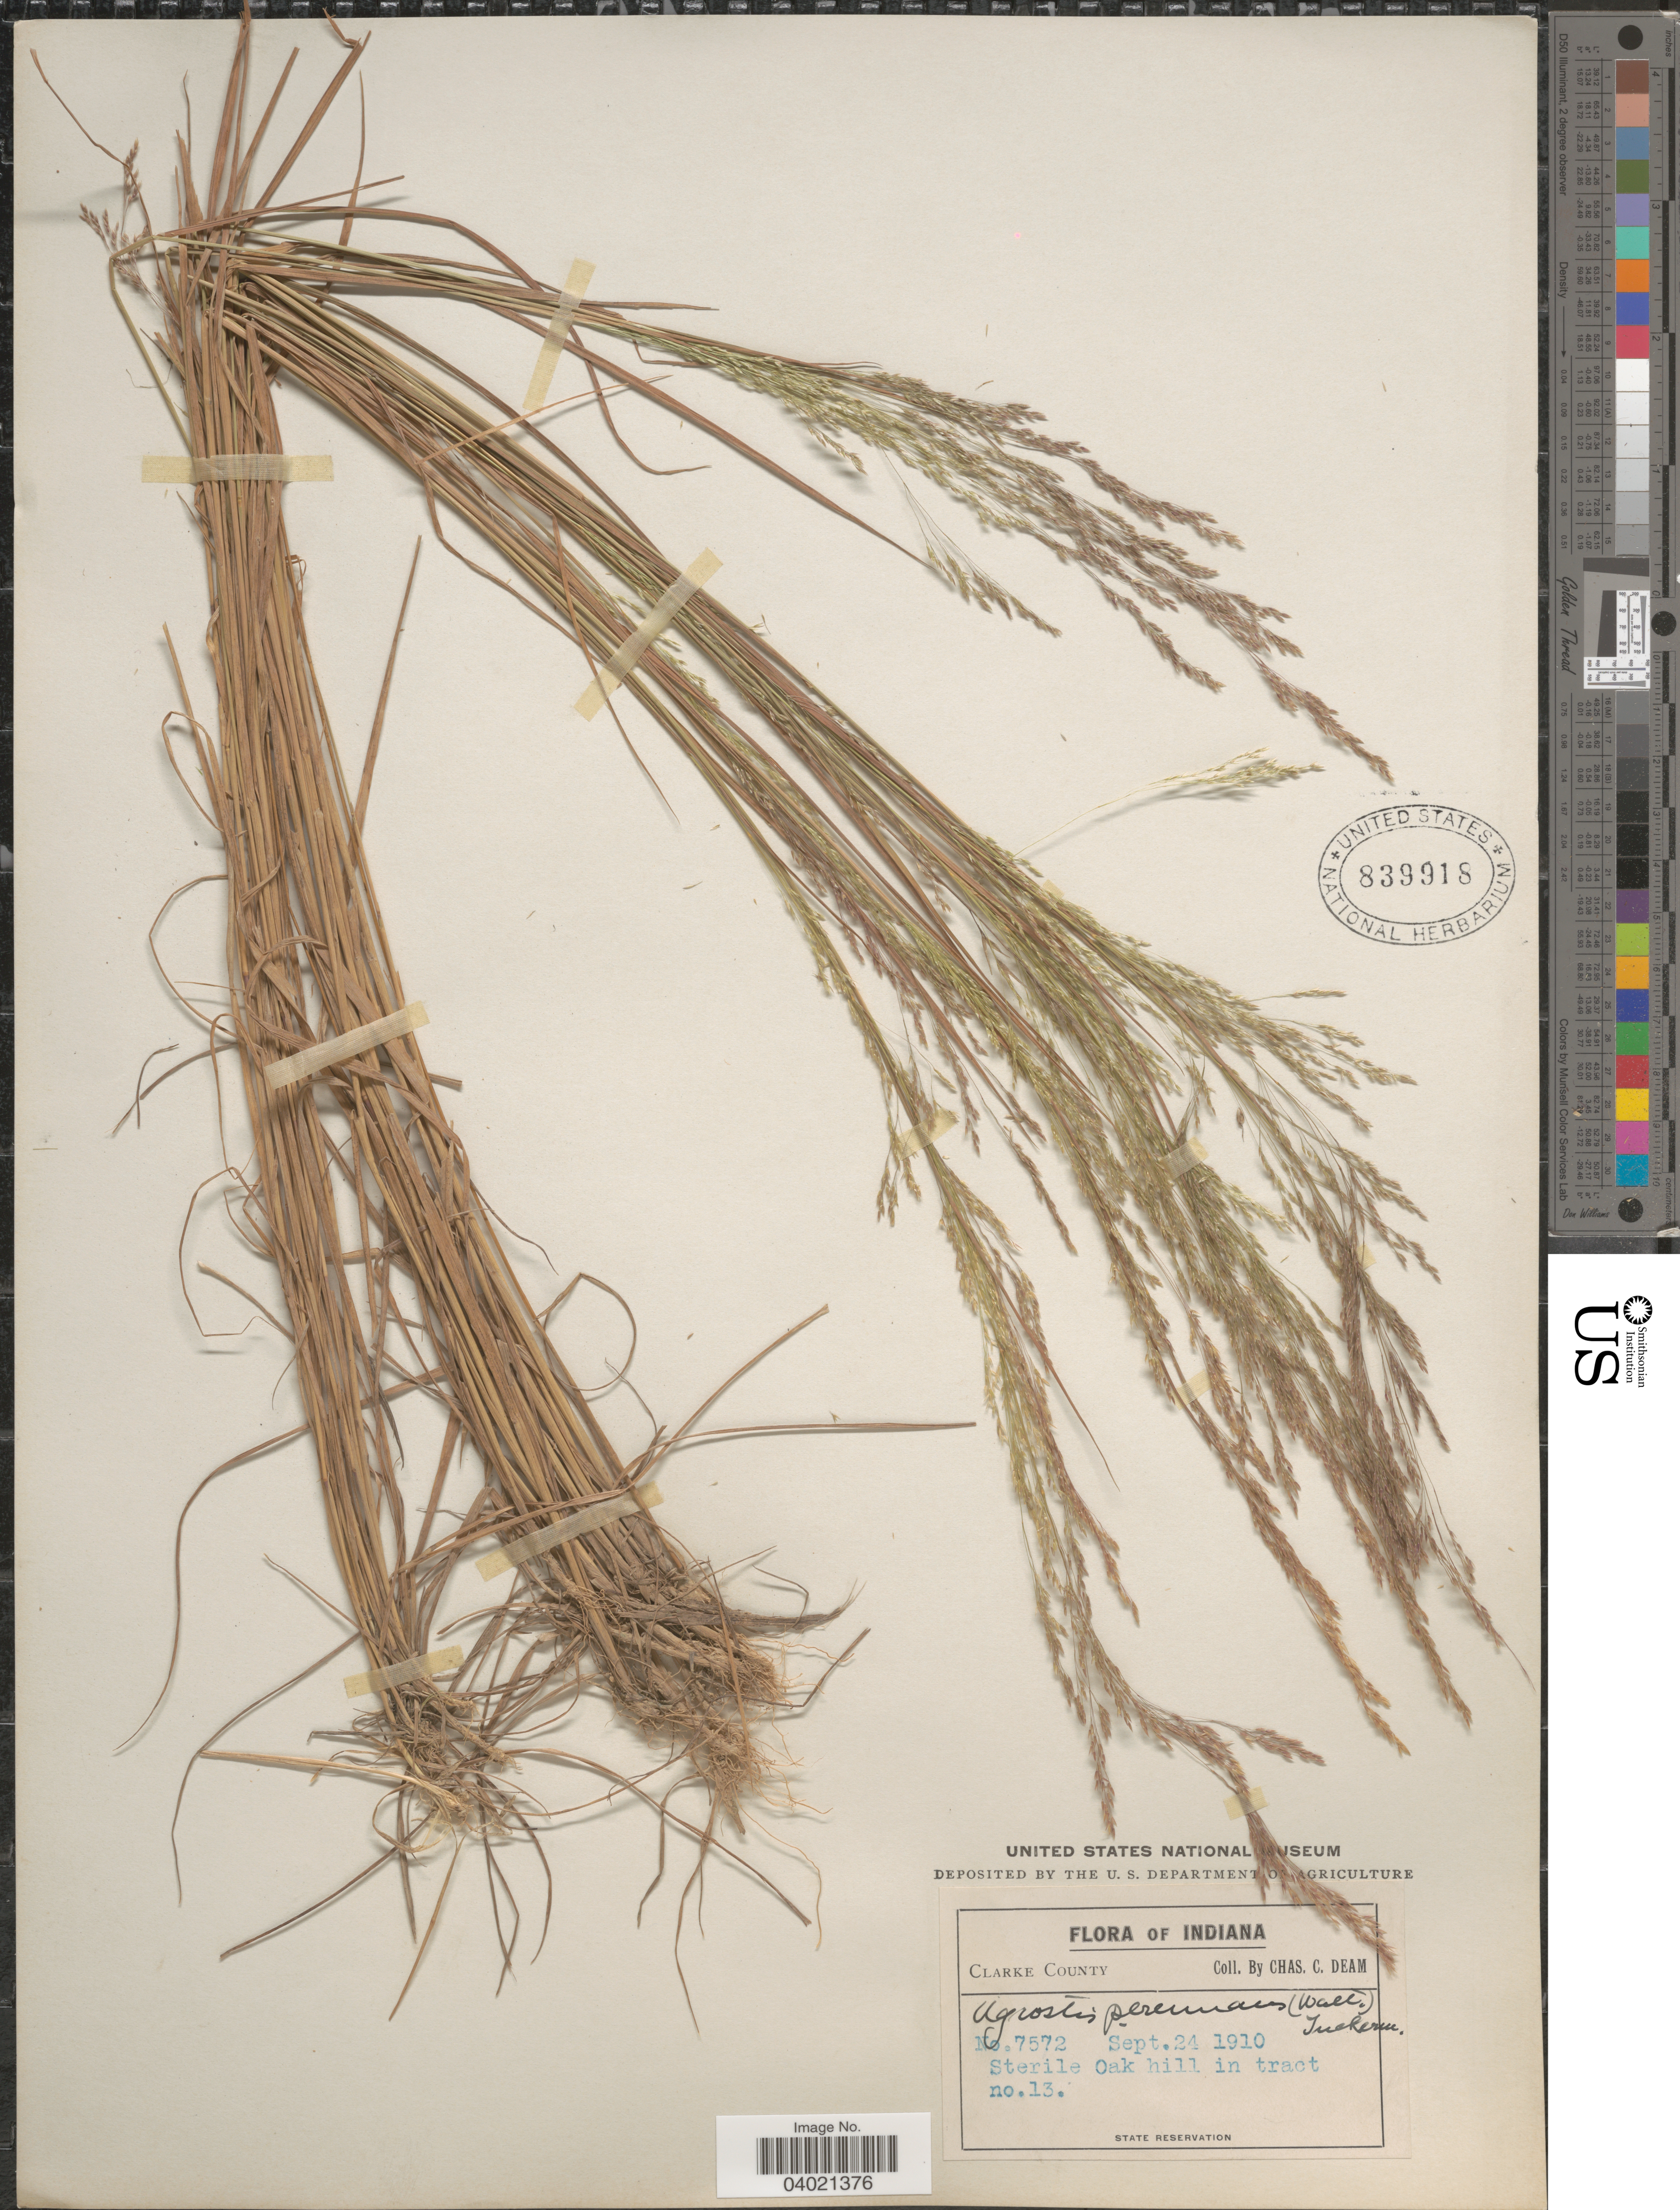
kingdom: Plantae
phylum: Tracheophyta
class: Liliopsida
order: Poales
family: Poaceae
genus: Agrostis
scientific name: Agrostis perennans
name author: (Walter) Tuck.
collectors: C. C. Deam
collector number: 7572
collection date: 1910-09-24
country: United States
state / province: Indiana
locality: Clarke County. Sterile Oak hill in tract no.13.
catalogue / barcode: US 839918